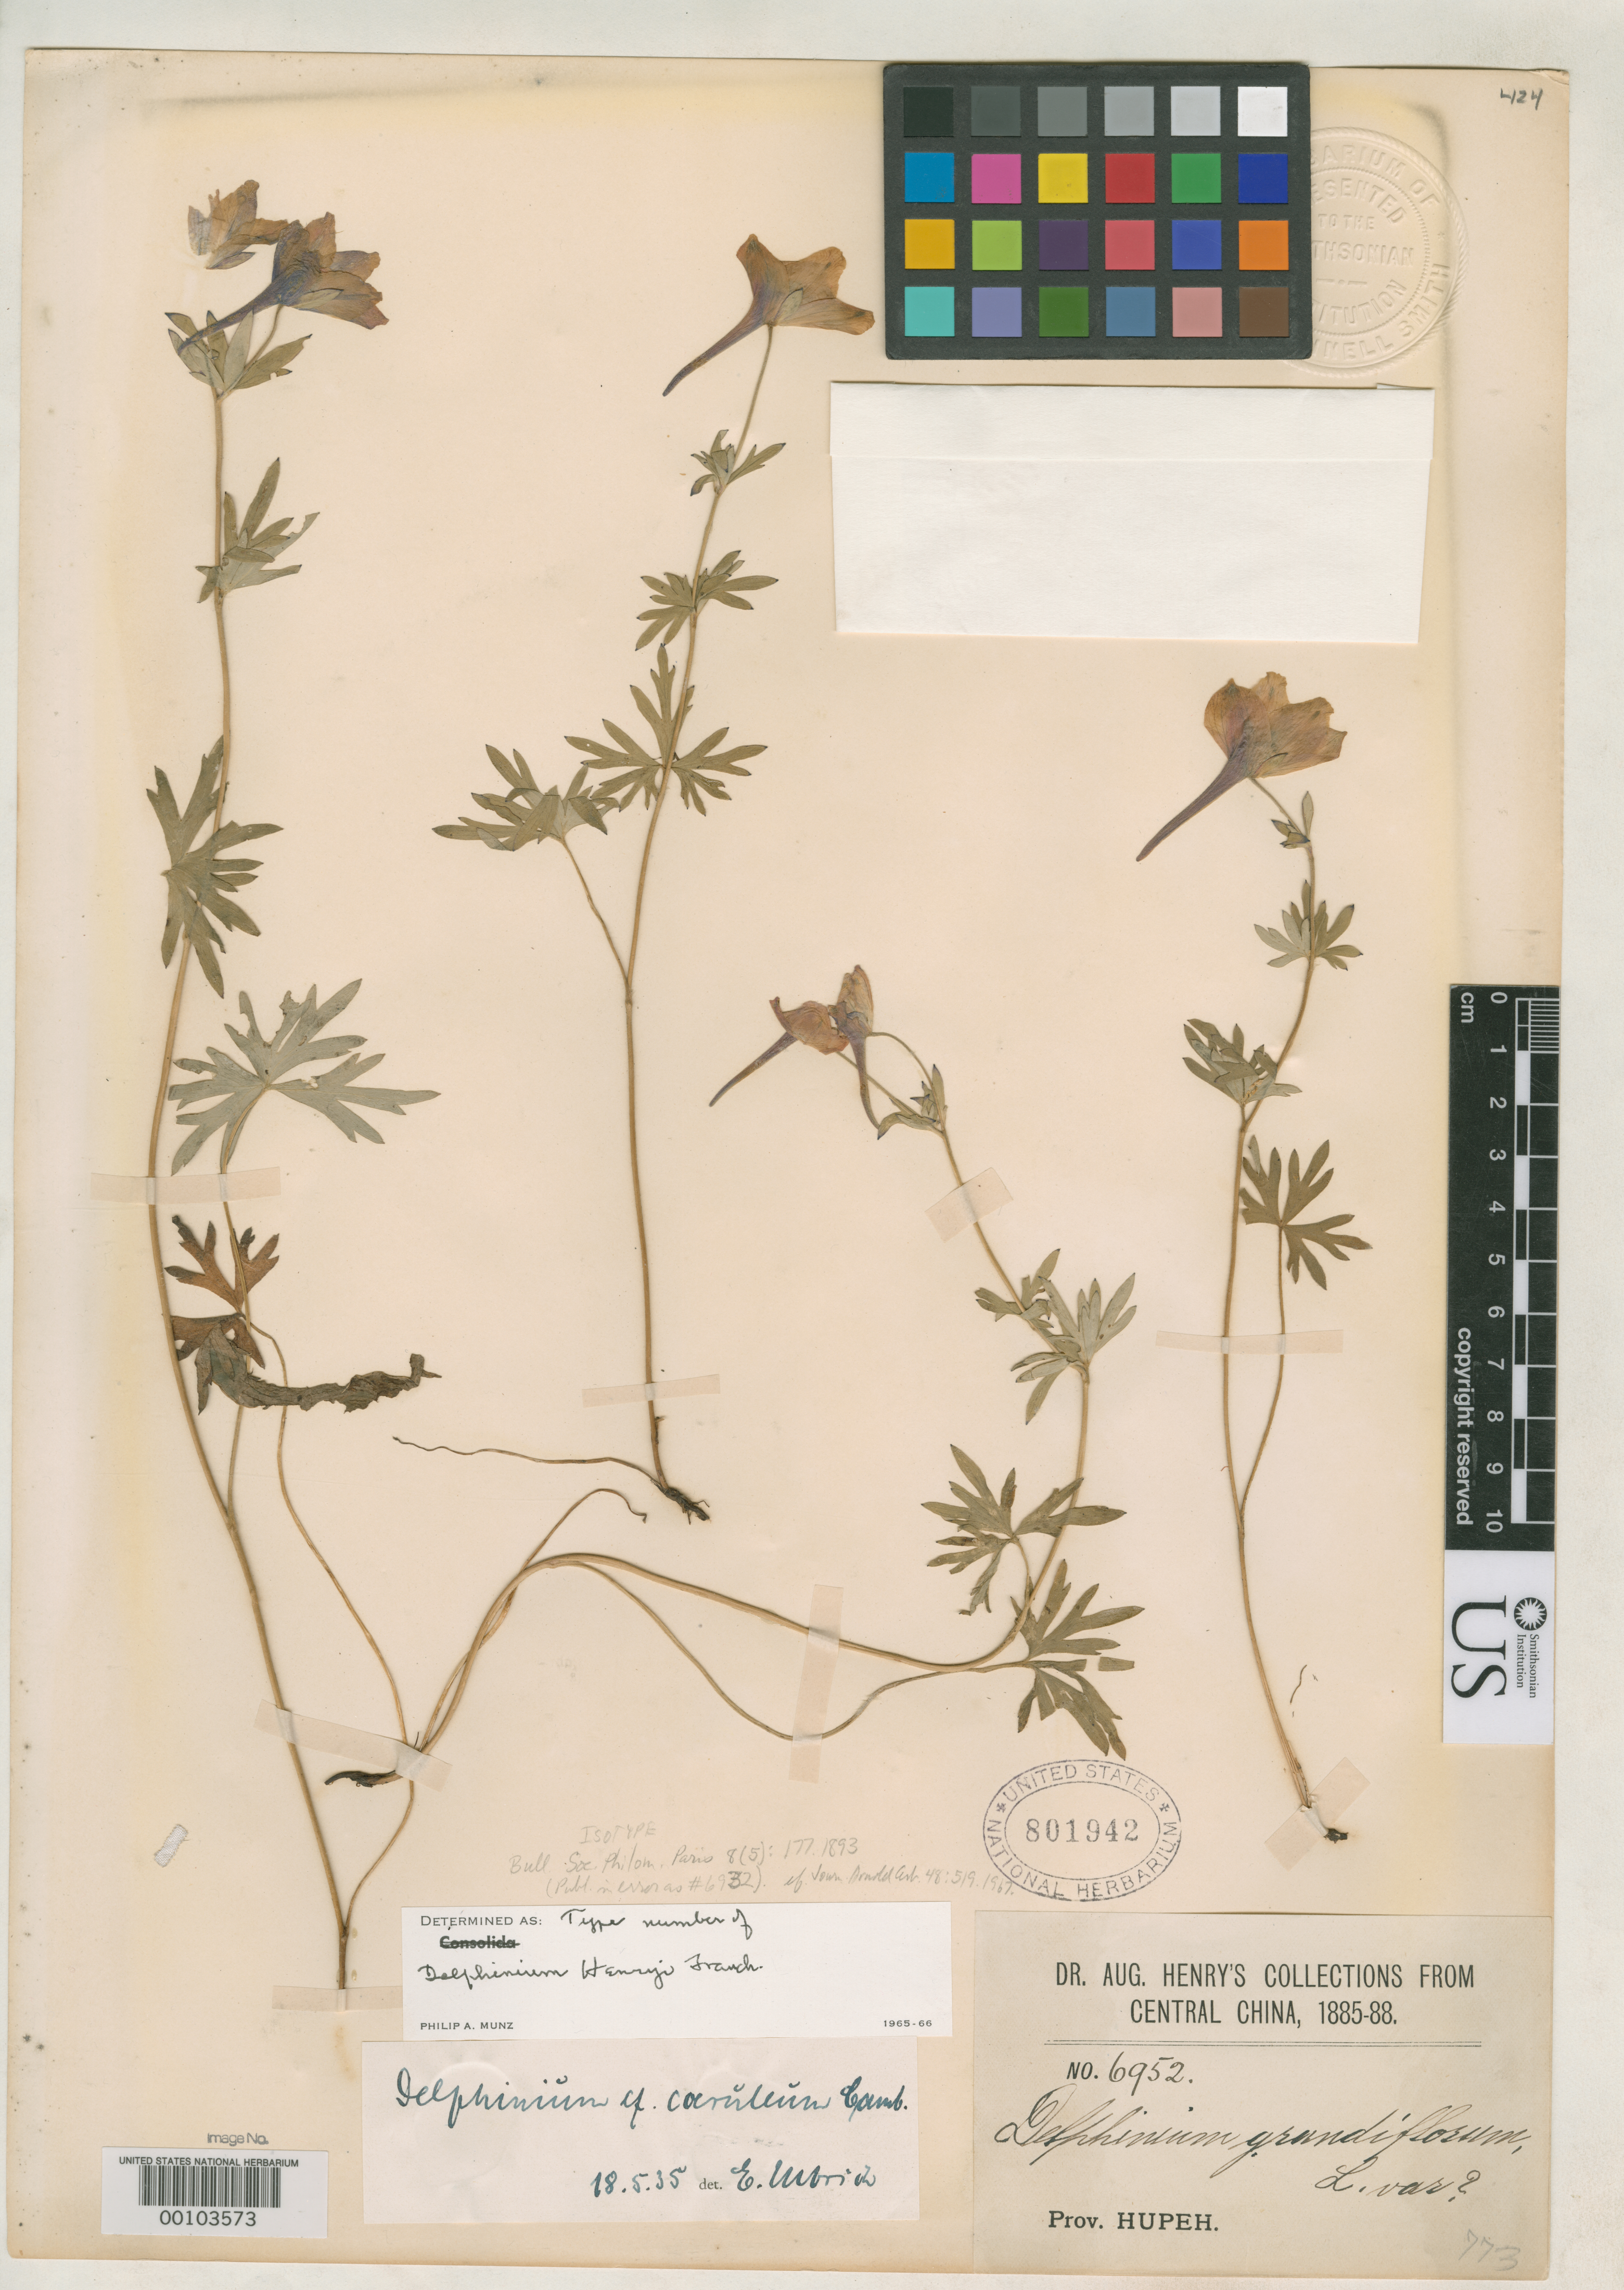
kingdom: Plantae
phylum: Tracheophyta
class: Magnoliopsida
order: Ranunculales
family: Ranunculaceae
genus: Delphinium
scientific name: Delphinium henryi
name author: Franch.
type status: Isotype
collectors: A. Henry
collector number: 6952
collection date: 1885/1888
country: China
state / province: Hubei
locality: Central China. Prov. Hupeh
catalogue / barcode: US 801942